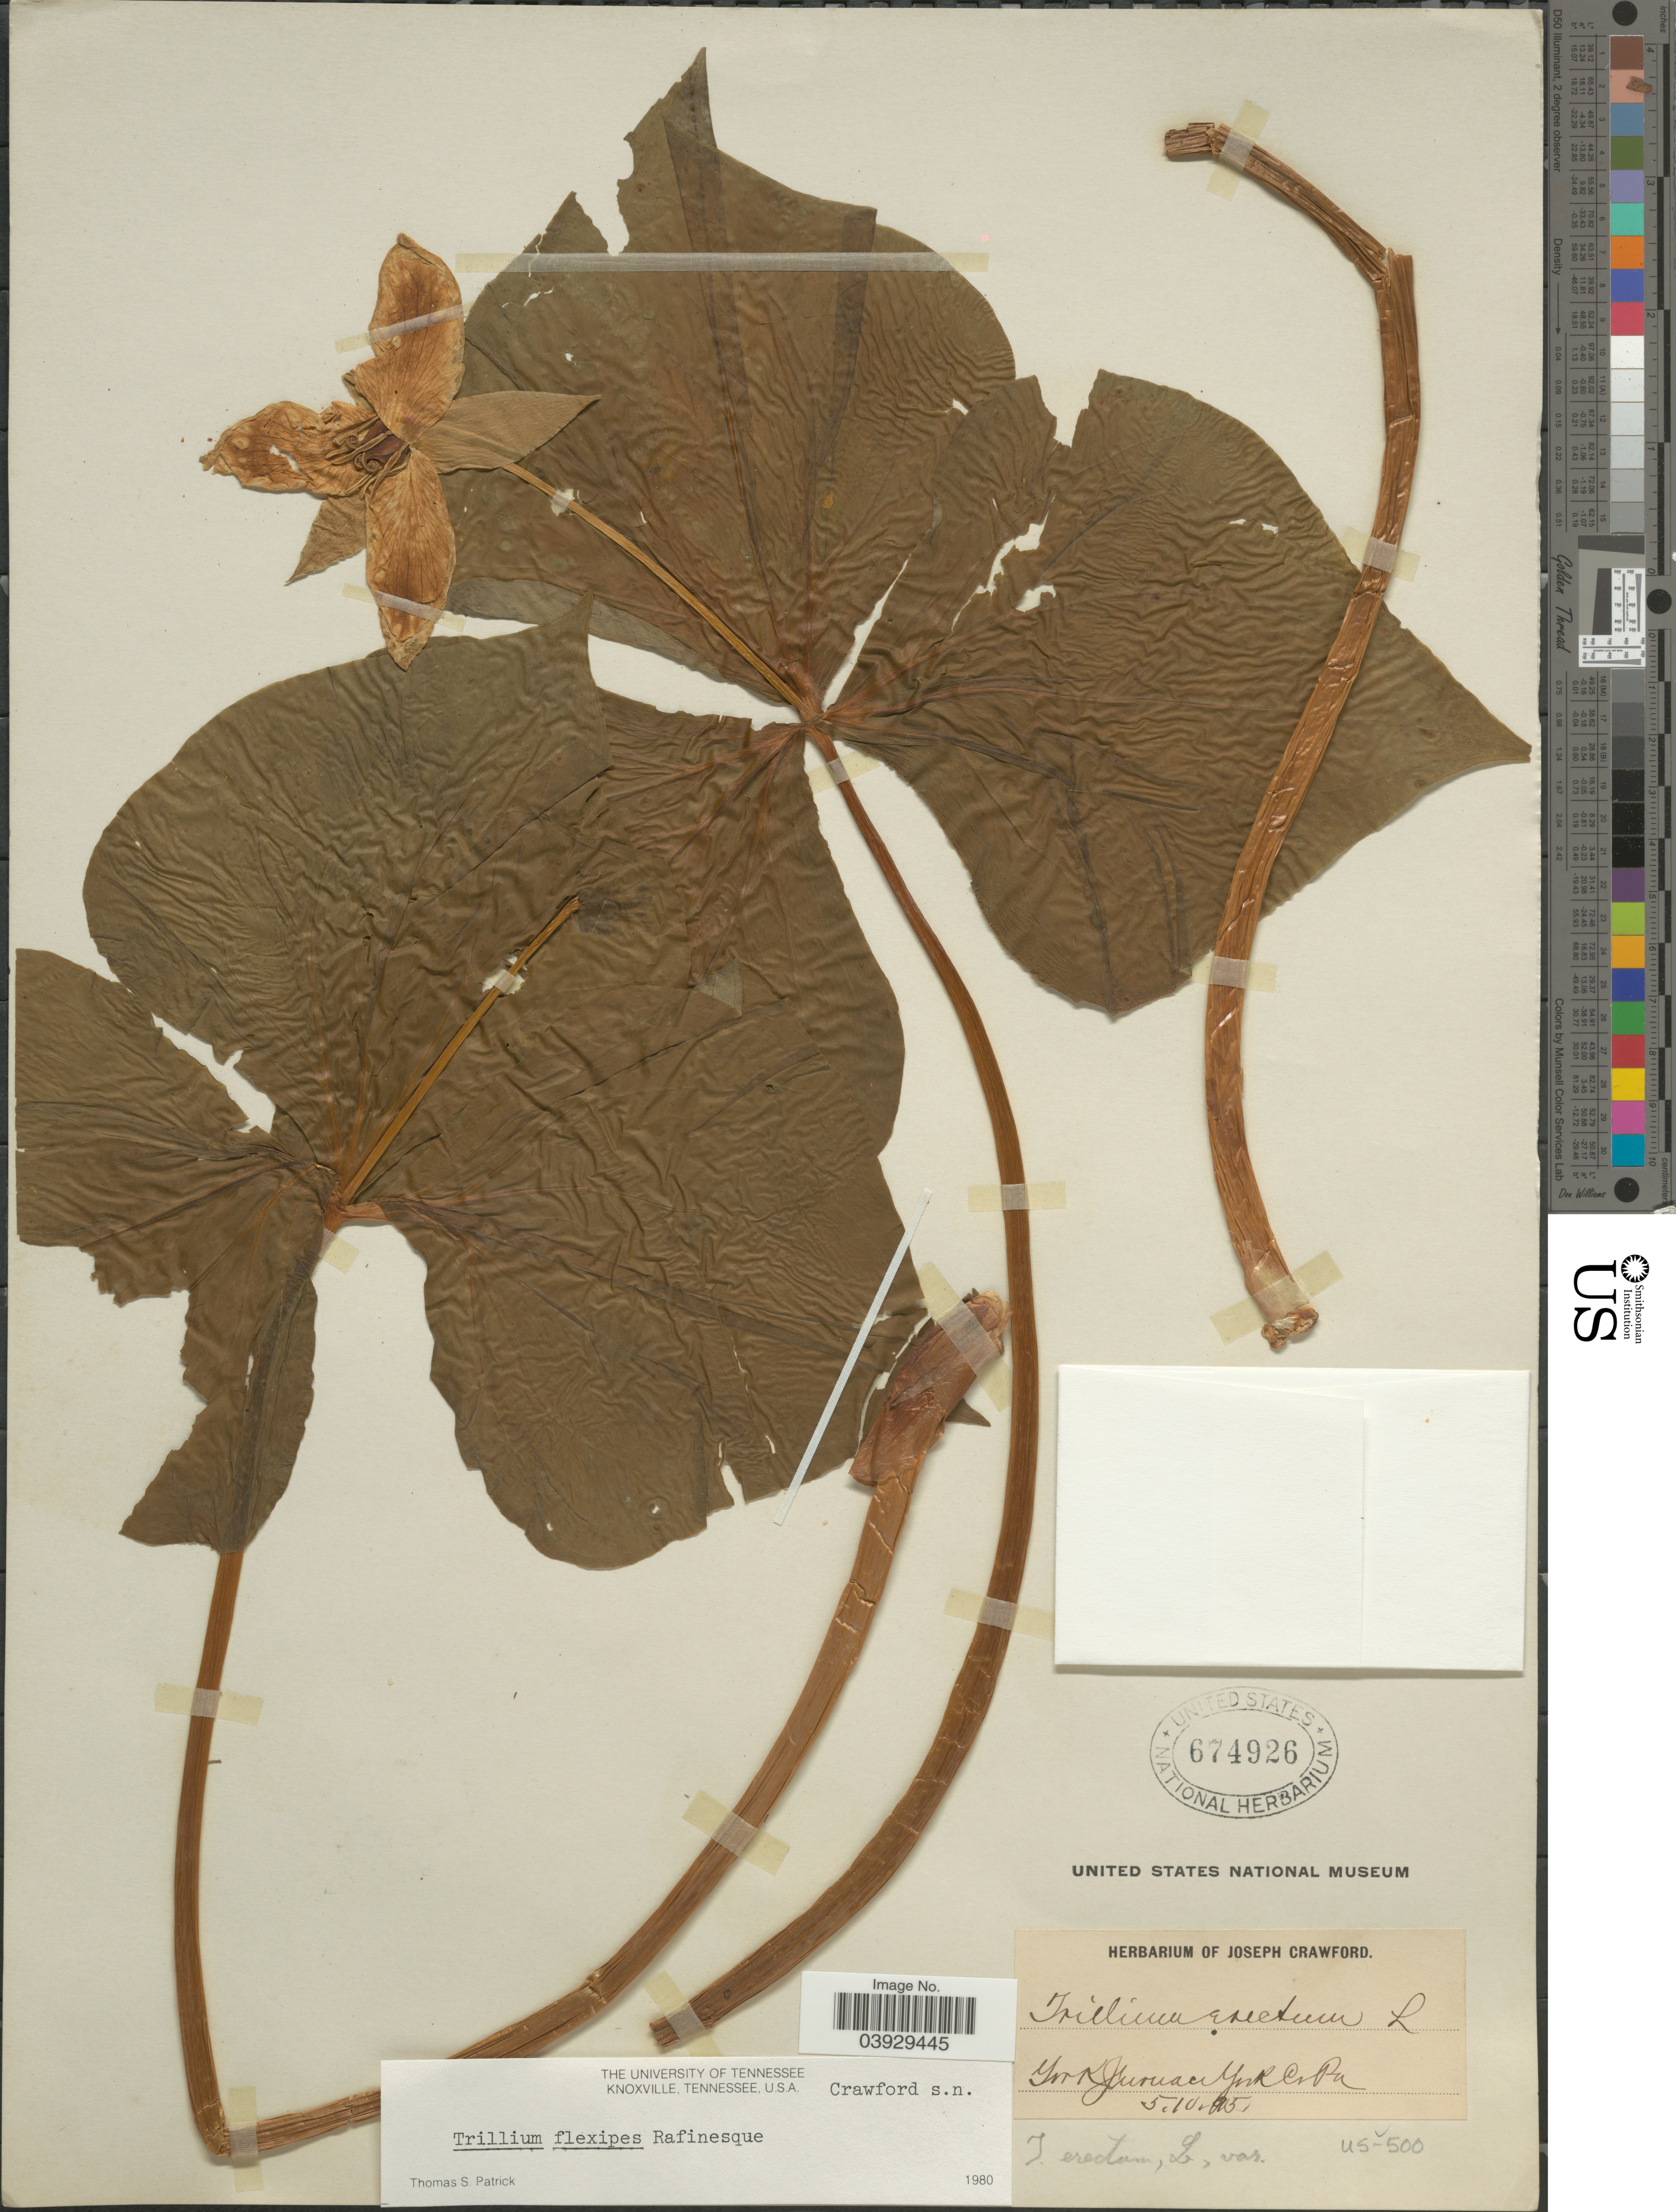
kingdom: Plantae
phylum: Tracheophyta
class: Liliopsida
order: Liliales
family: Melanthiaceae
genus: Trillium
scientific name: Trillium flexipes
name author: Raf.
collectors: ex herb. Joseph Crawford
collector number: US-500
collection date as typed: Transcribed d/m/y: 10/5/95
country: United States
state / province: Pennsylvania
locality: York Furnace, York Co.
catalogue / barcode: US 674926